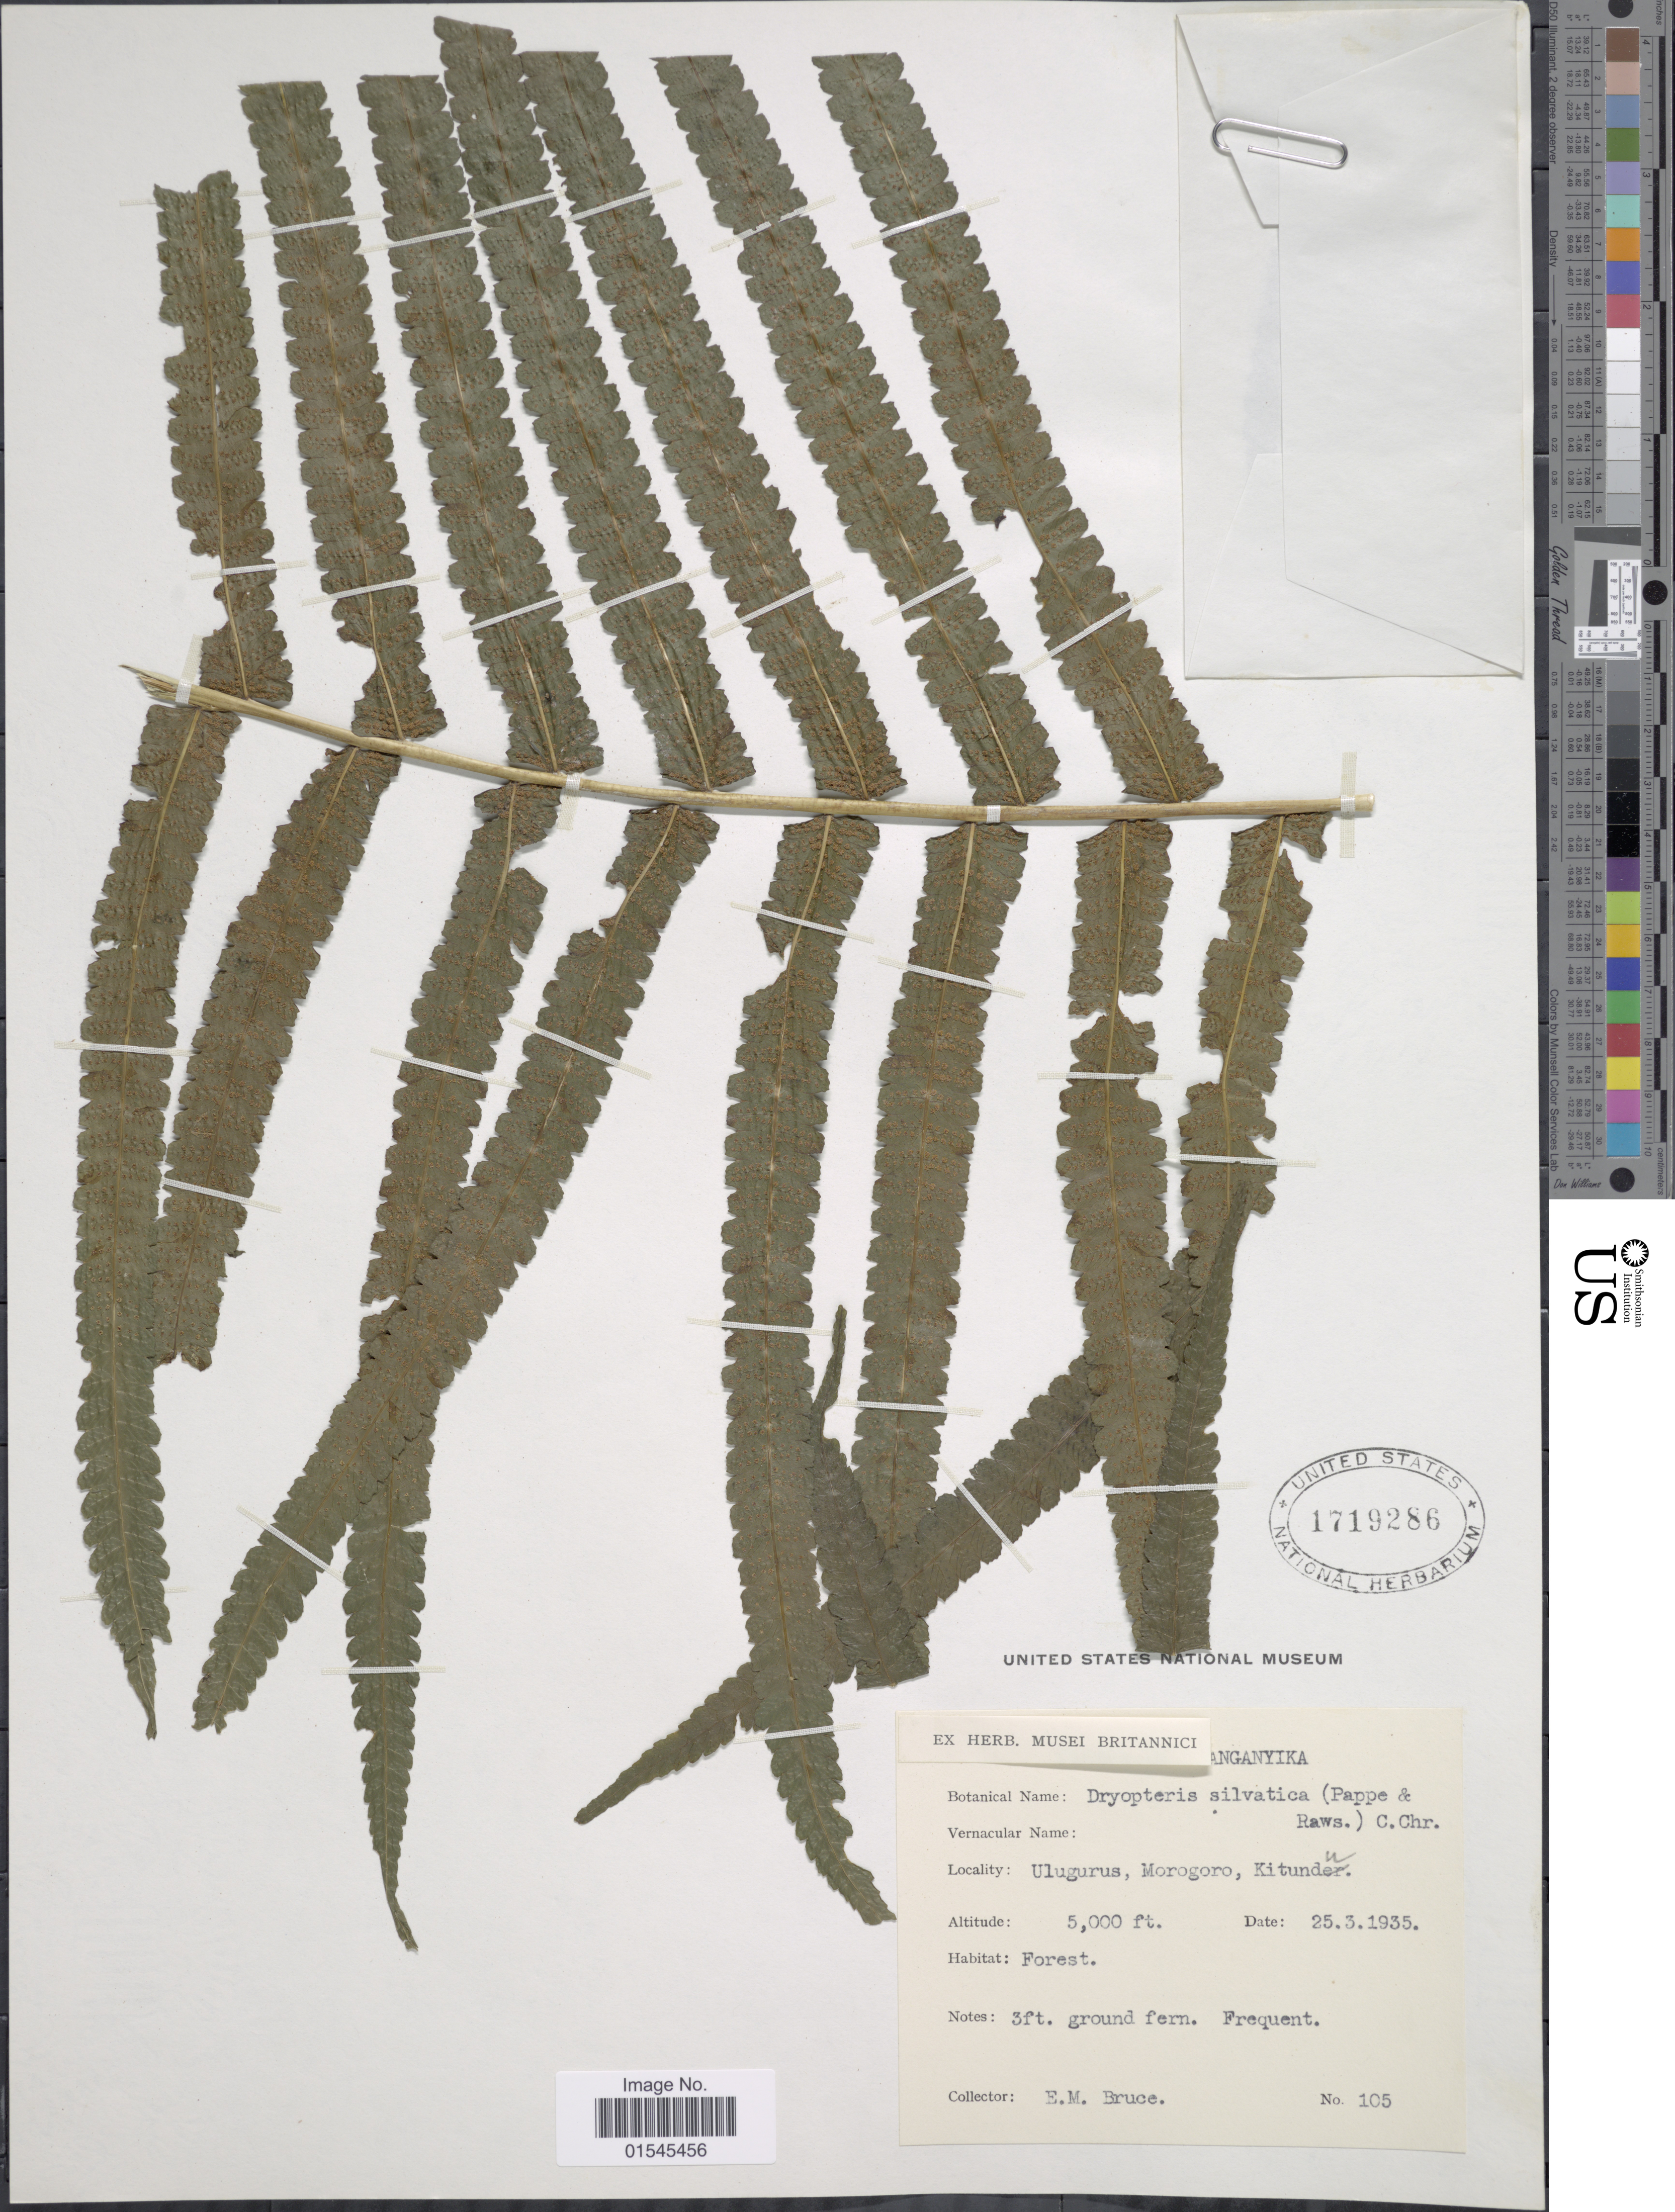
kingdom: Plantae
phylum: Tracheophyta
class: Polypodiopsida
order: Polypodiales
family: Thelypteridaceae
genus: Sphaerostephanos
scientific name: Sphaerostephanos unitus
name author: (L.) Holttum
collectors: E. Bruce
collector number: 105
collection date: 1935-03-25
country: Tanzania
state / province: Morogoro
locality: Ulugurus, Morogoro, Kitundu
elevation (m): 1524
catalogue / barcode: US 1719286